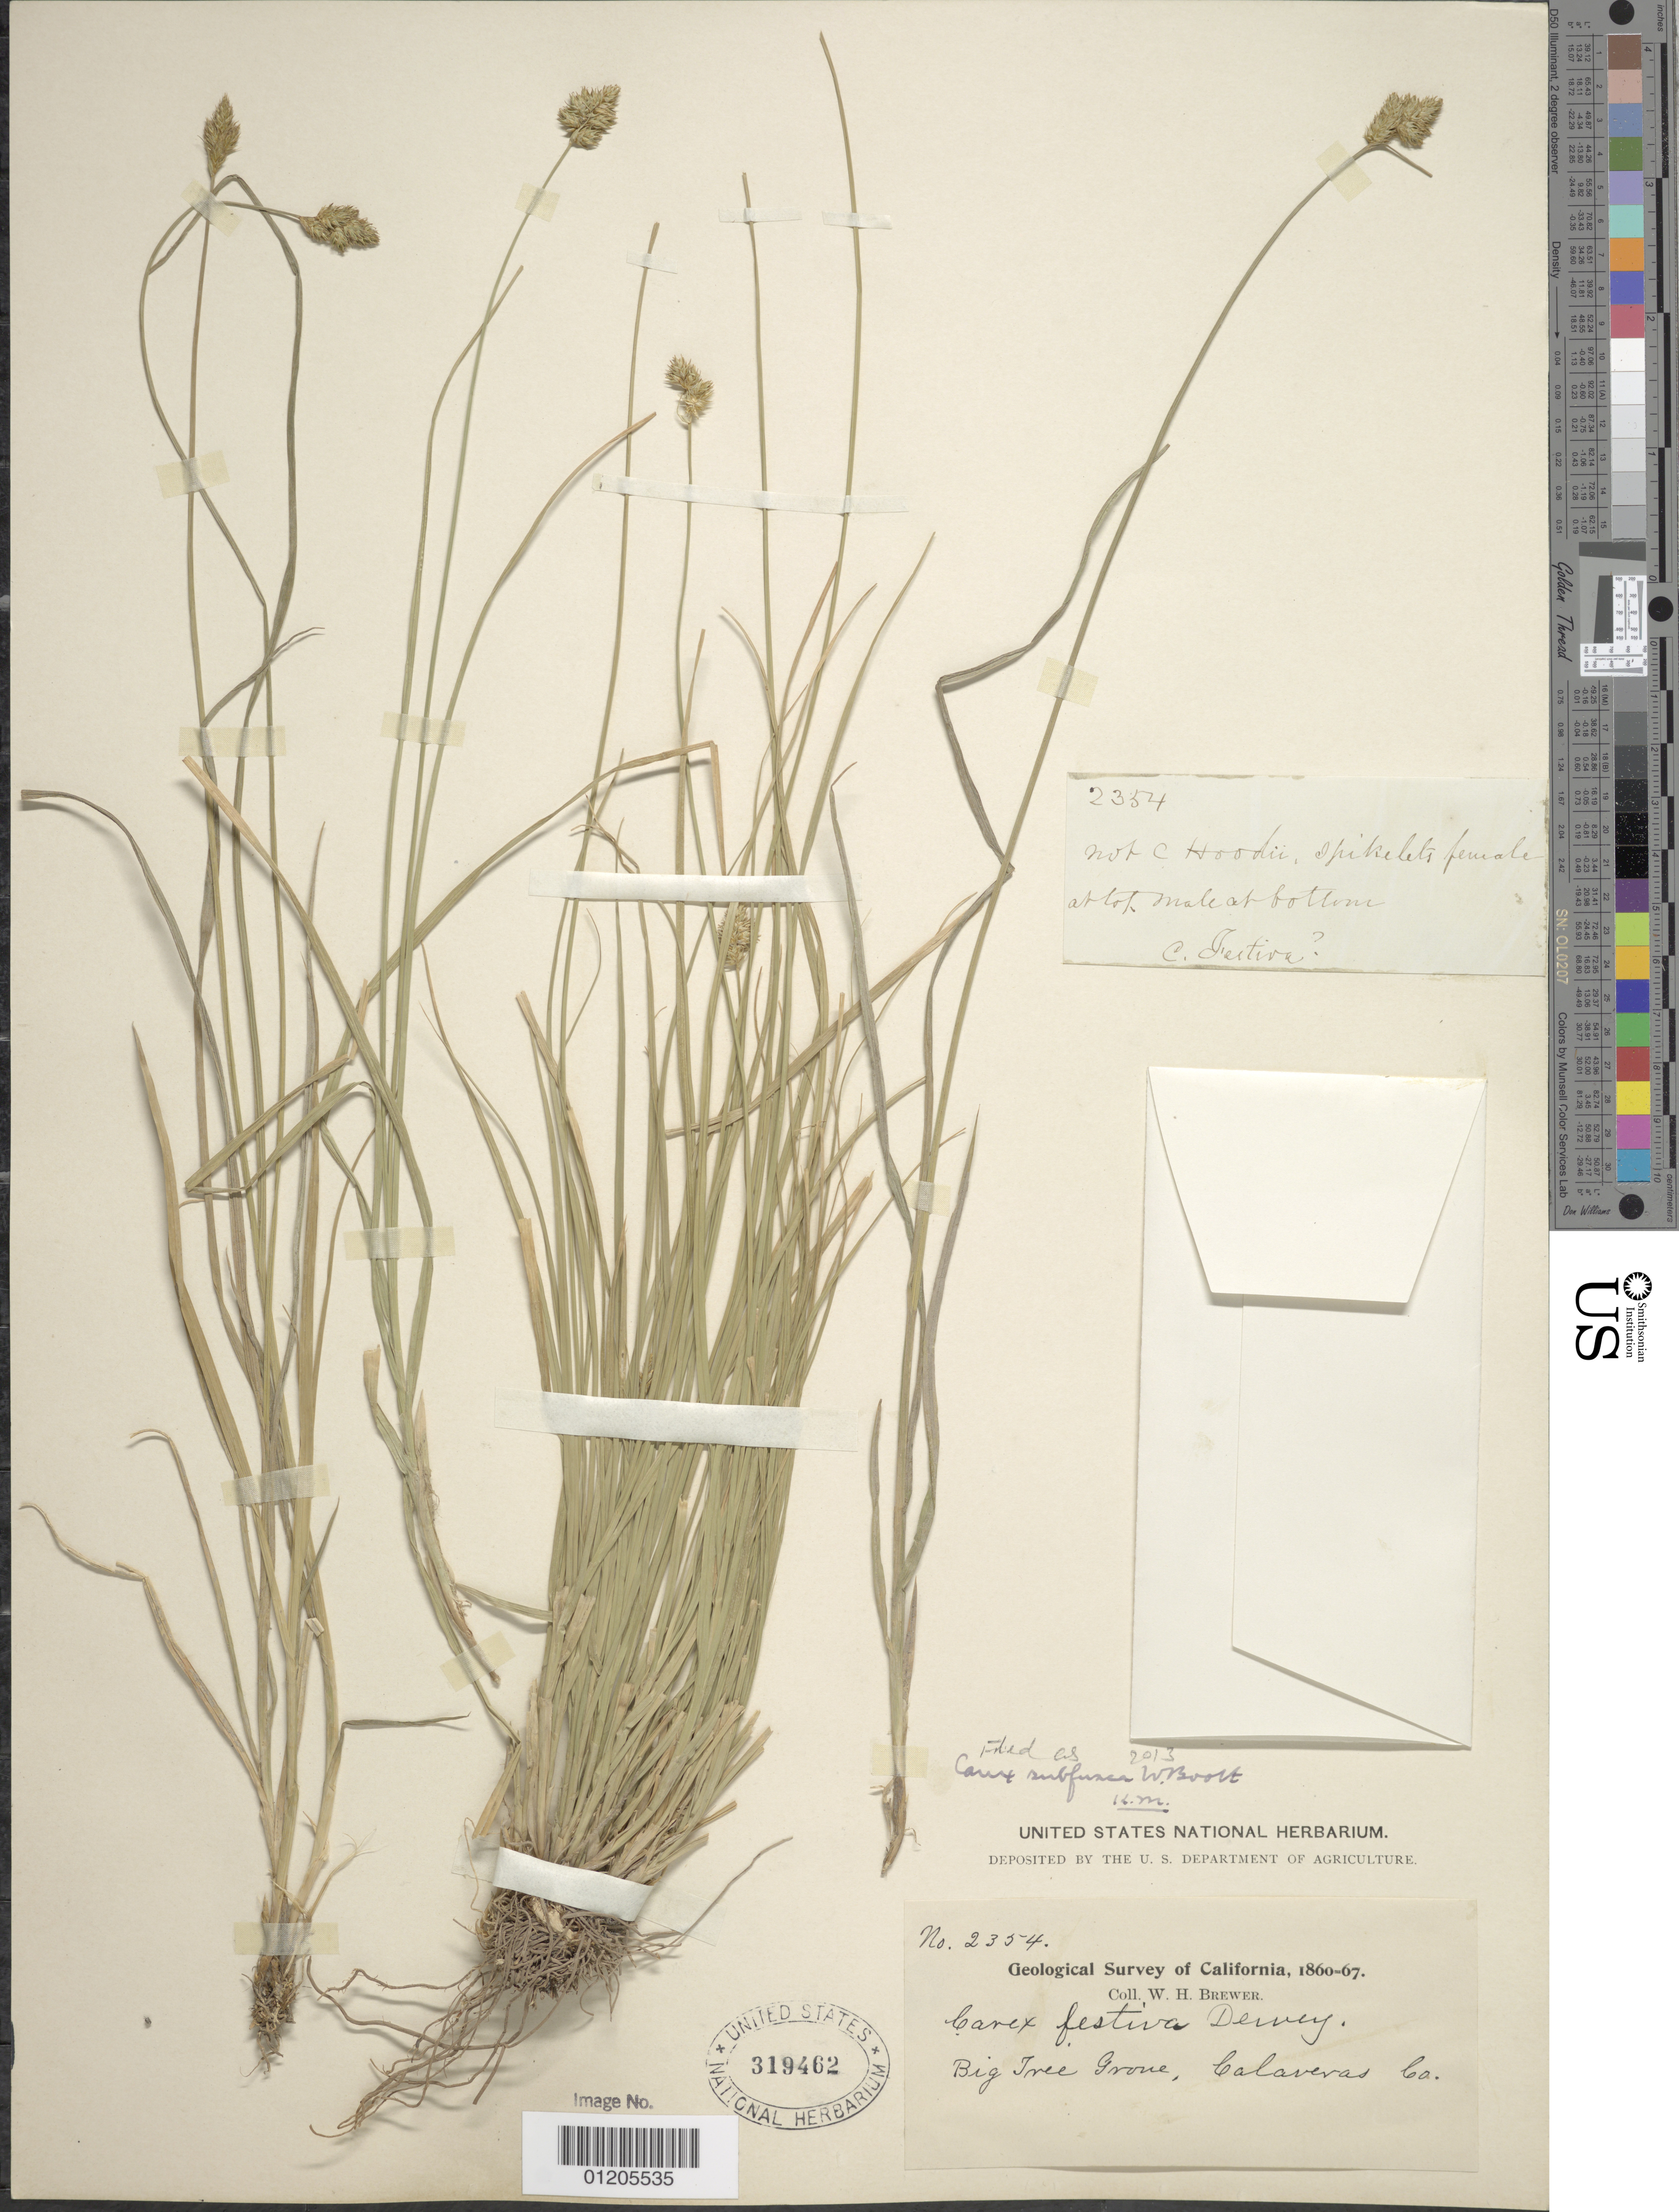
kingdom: Plantae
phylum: Tracheophyta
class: Liliopsida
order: Poales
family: Cyperaceae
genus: Carex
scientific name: Carex subfusca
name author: W. Boott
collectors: W. Hillebrand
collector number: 2354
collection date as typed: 1860 to 1867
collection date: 1860/1867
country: United States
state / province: California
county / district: Calaveras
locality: Big Tree Grove.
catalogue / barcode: US 319462